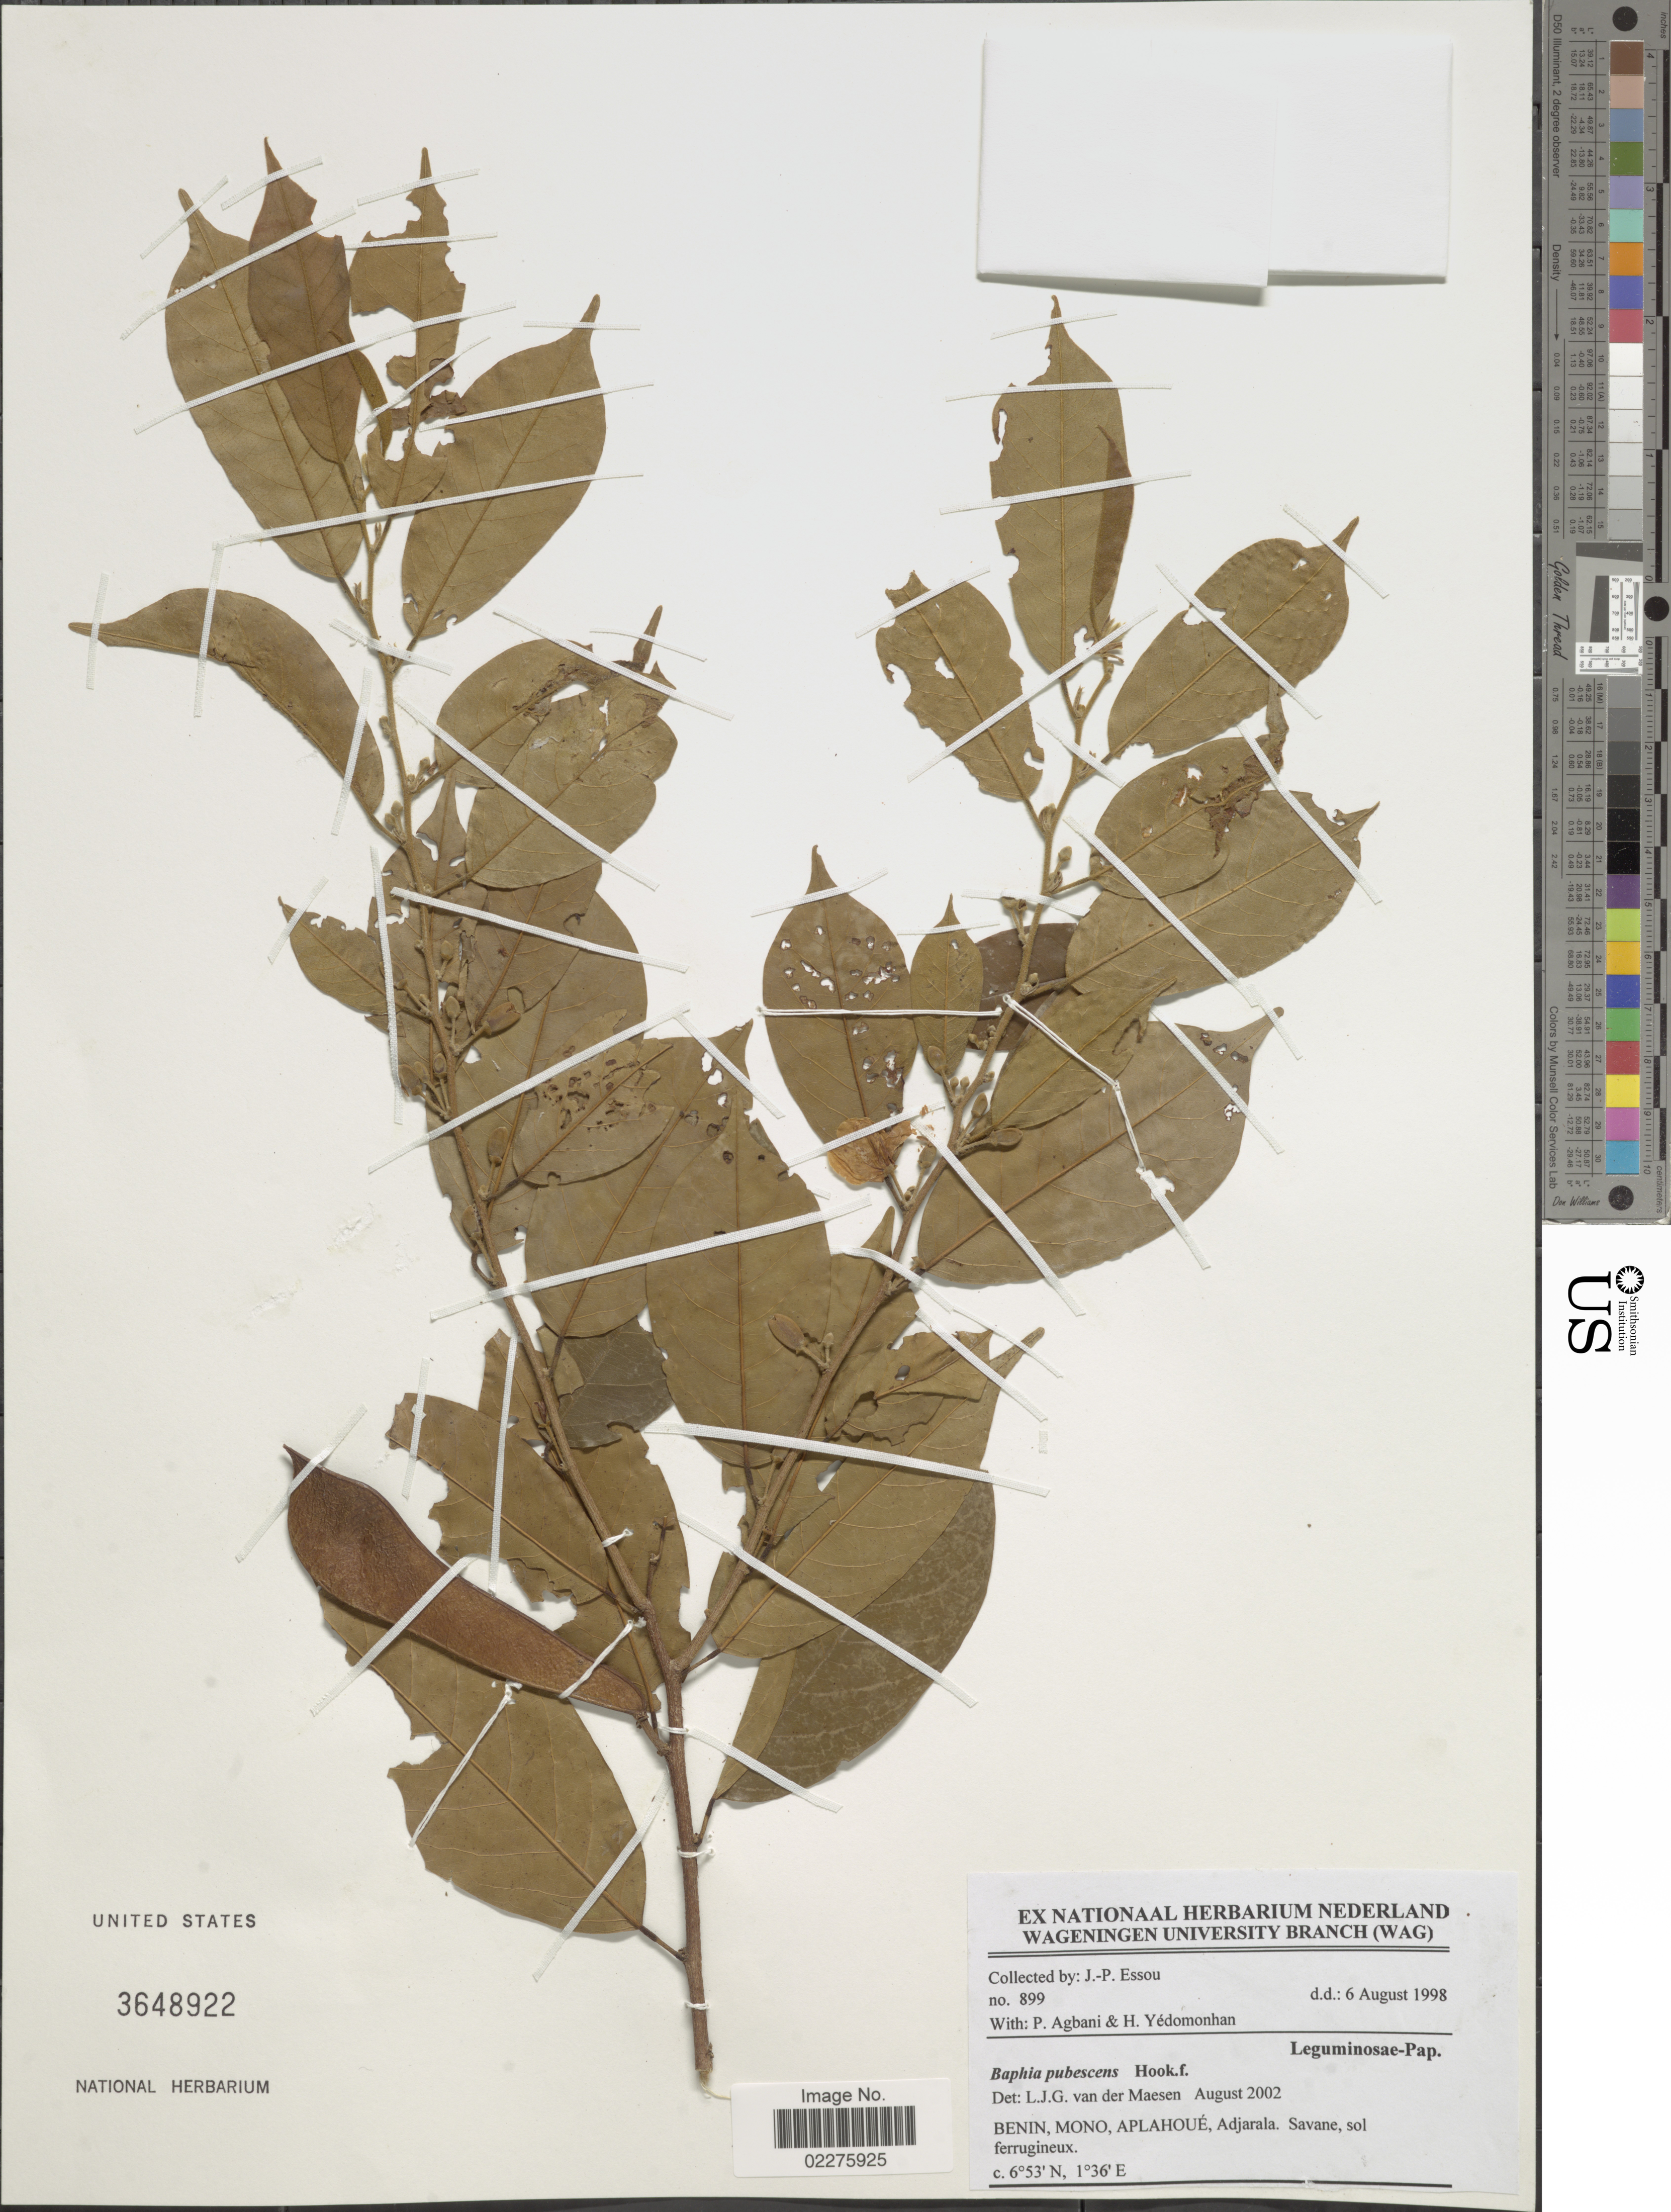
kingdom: Plantae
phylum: Tracheophyta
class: Magnoliopsida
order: Fabales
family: Fabaceae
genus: Baphia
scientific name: Baphia pubescens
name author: Hook. f.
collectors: J. Essou, P. Agbani & H. Yedomonhan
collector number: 899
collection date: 1998-08-06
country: Benin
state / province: Mono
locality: Aplahoue, Adjarala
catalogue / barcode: US 3648922